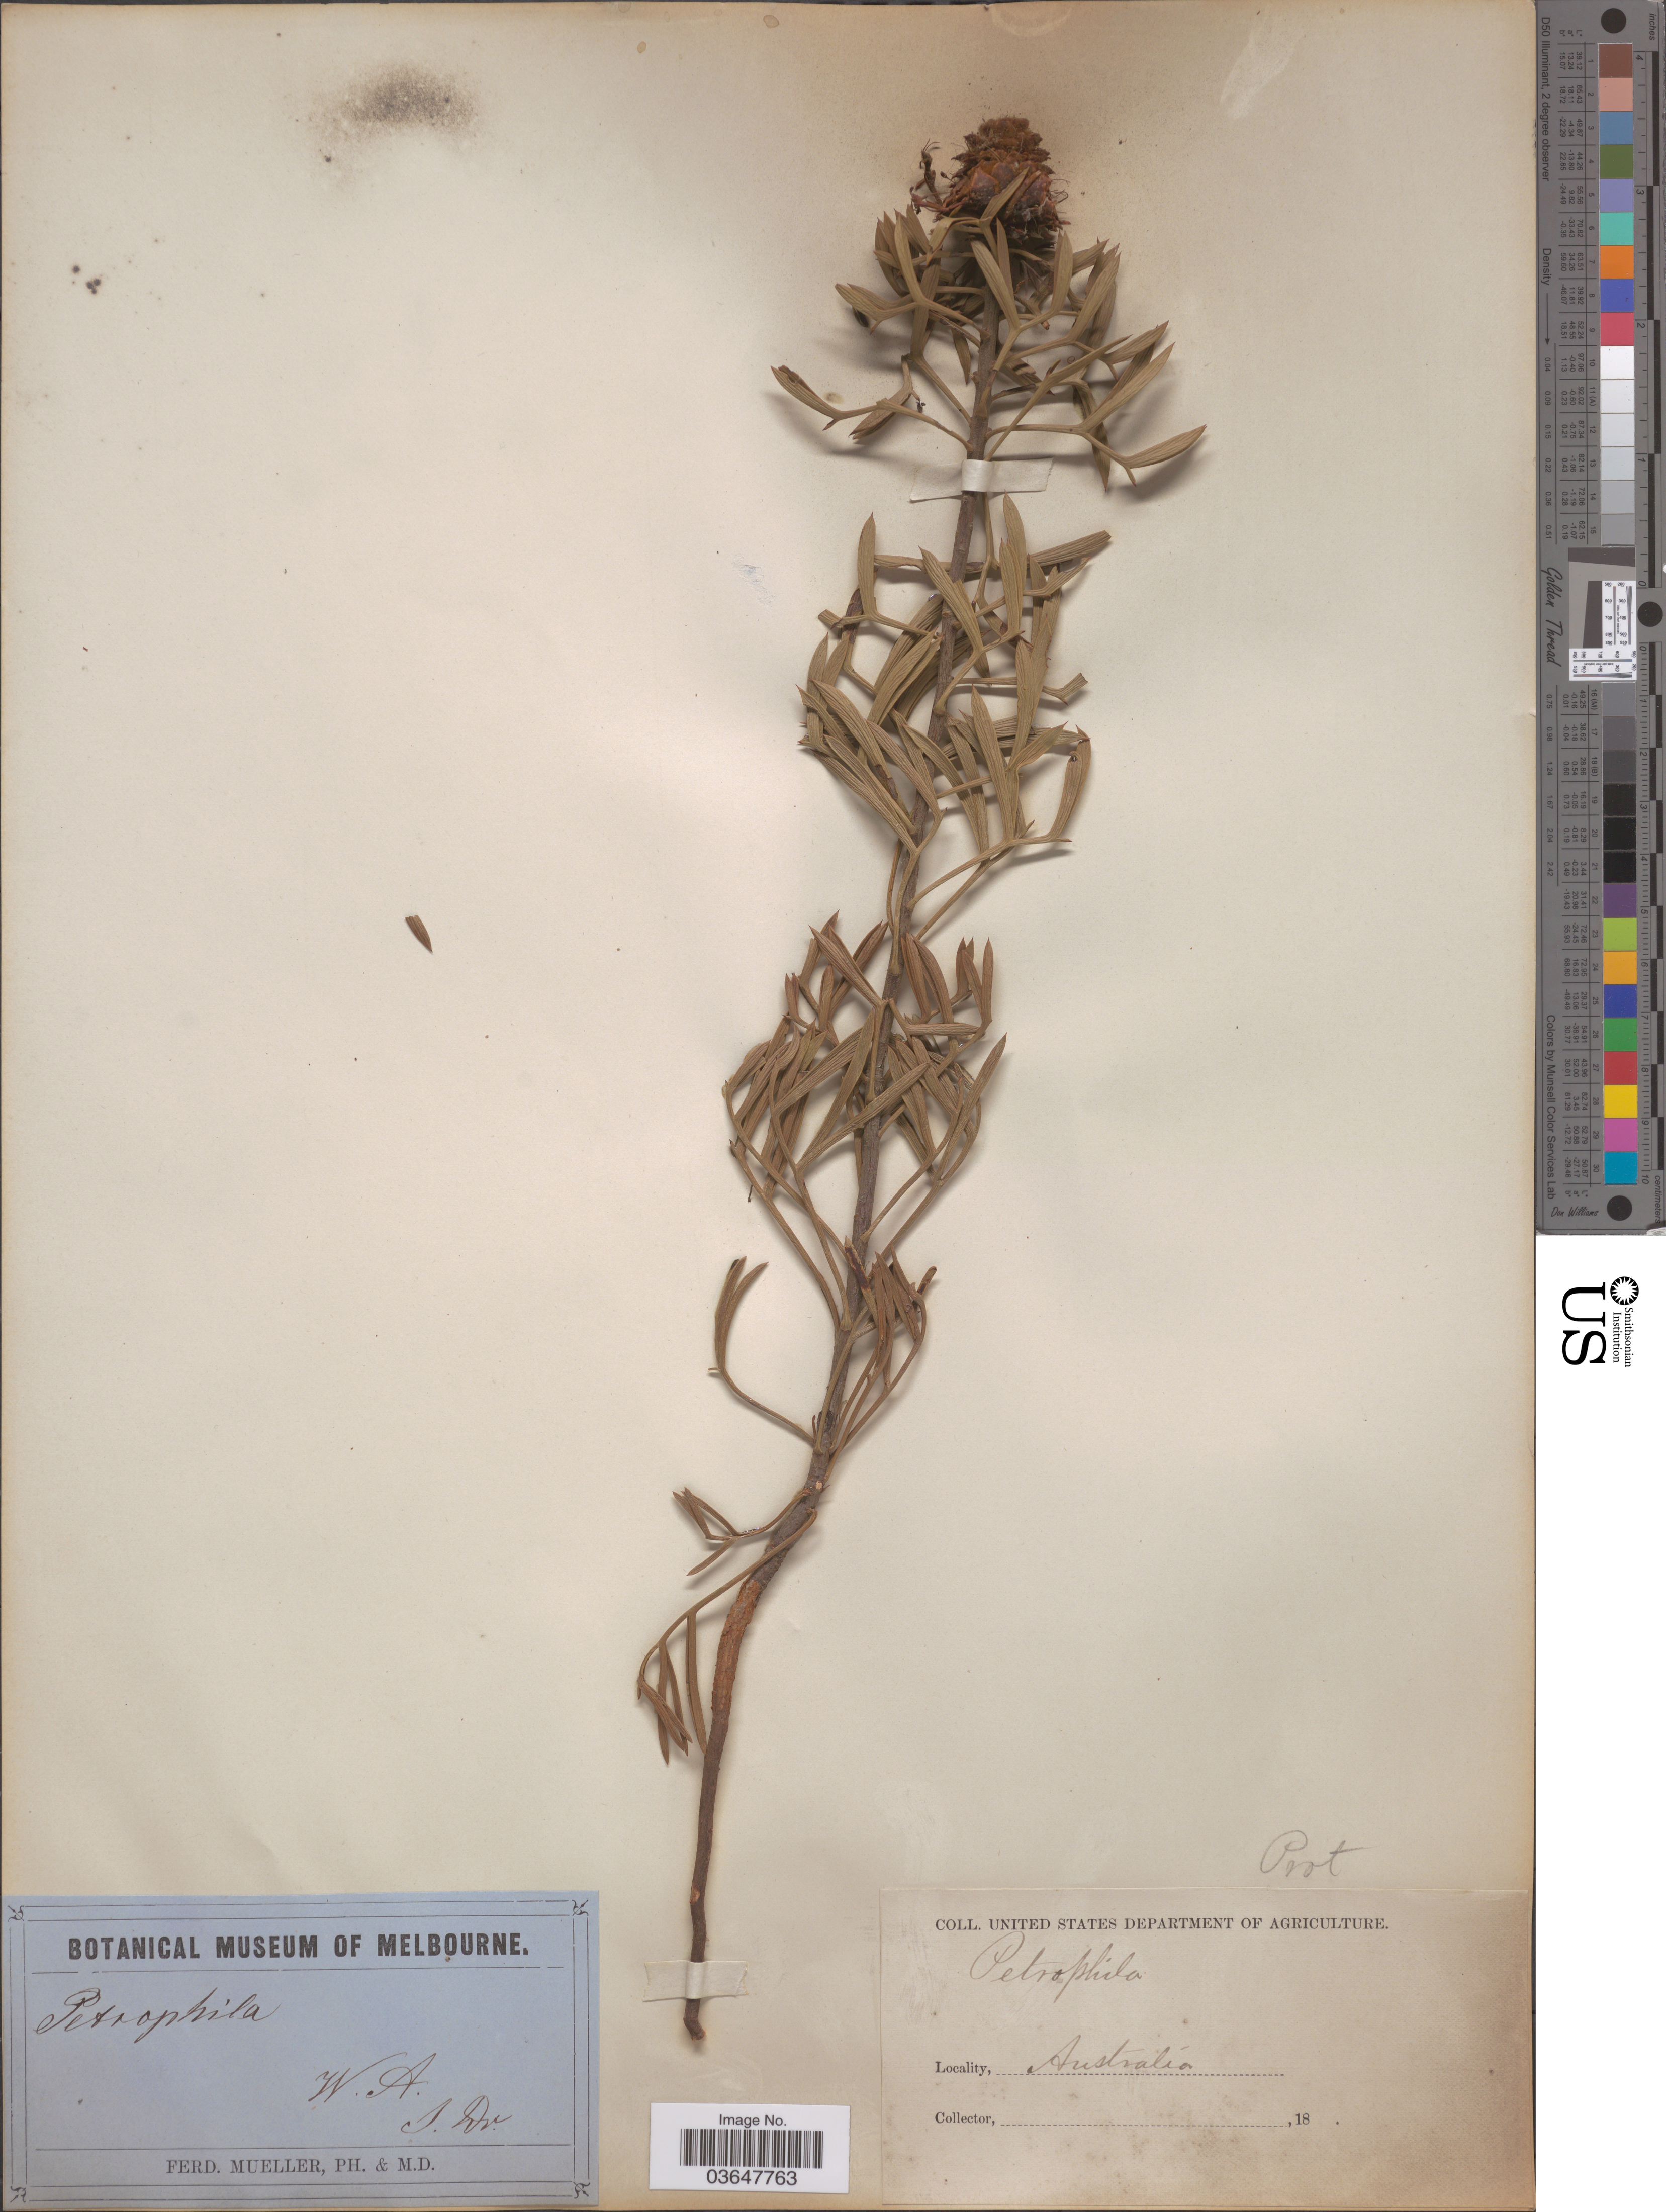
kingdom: Plantae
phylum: Tracheophyta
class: Magnoliopsida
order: Proteales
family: Proteaceae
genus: Petrophile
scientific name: Petrophile sp.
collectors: F. Mueller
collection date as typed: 18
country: Australia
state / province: Western Australia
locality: S. Dr.